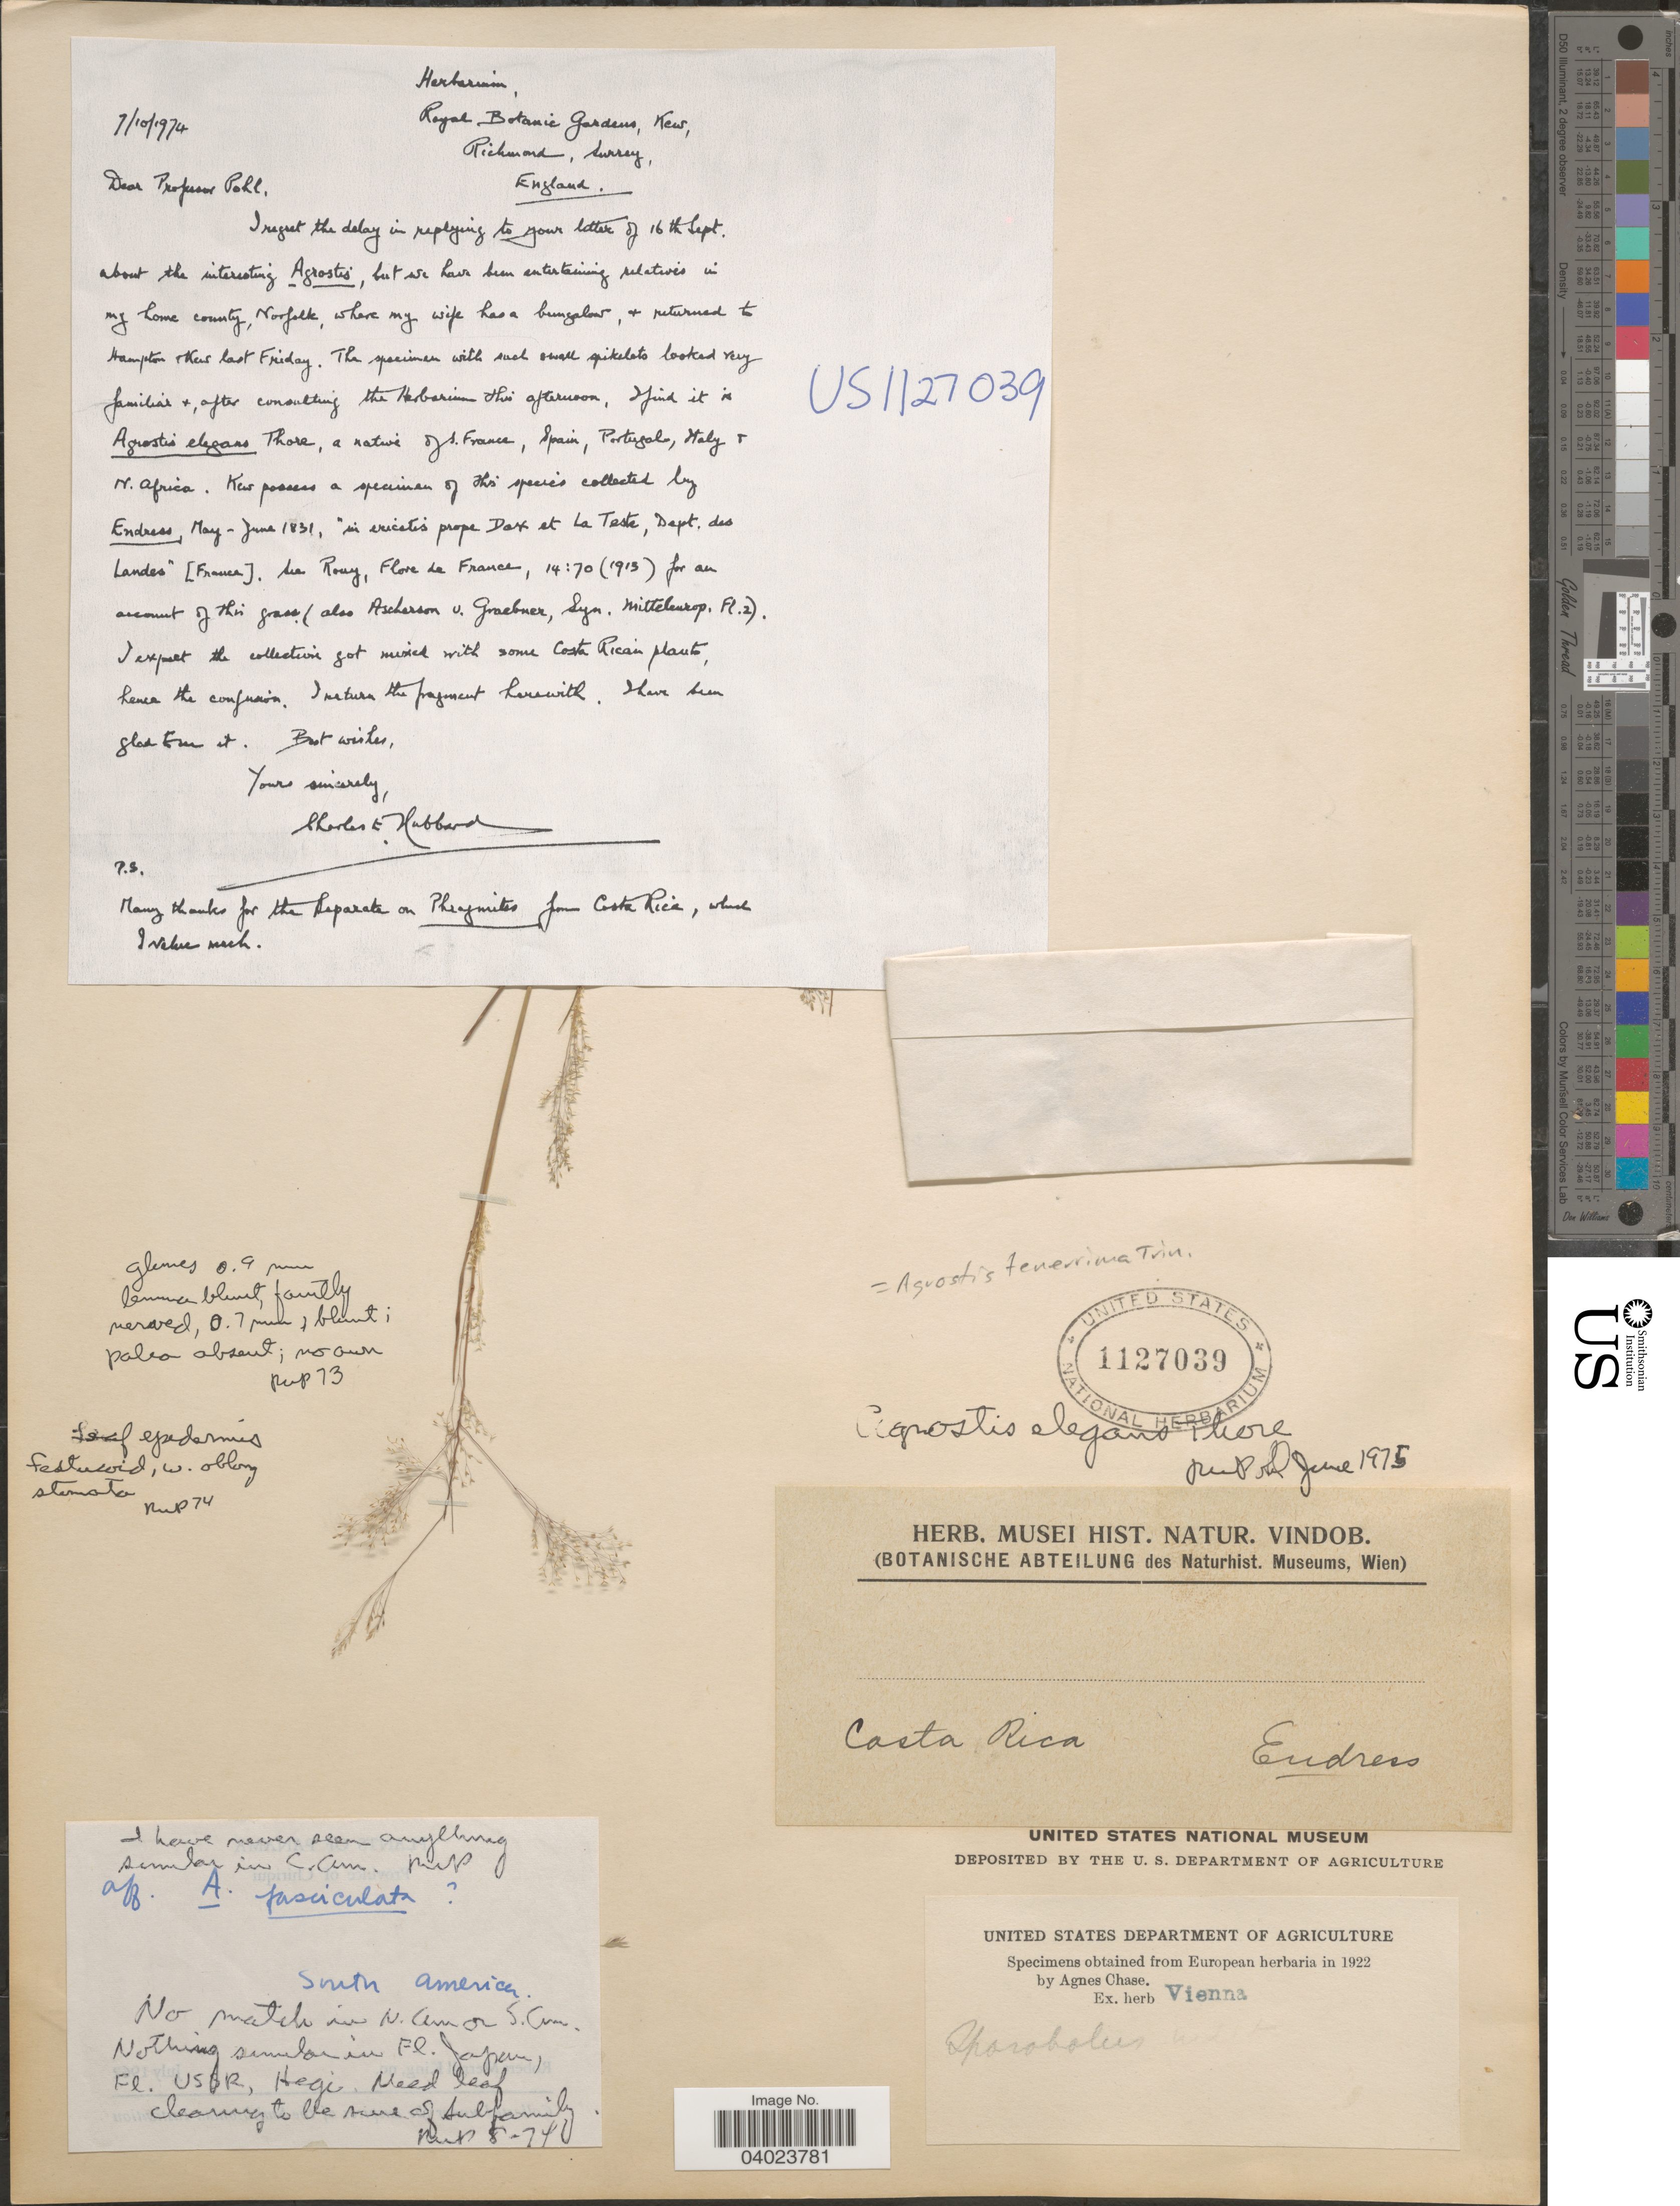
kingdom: Plantae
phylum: Tracheophyta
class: Liliopsida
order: Poales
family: Poaceae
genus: Agrostis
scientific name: Agrostis tenerrima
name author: Trin.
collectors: -- Endress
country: Costa Rica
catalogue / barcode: US 1127039